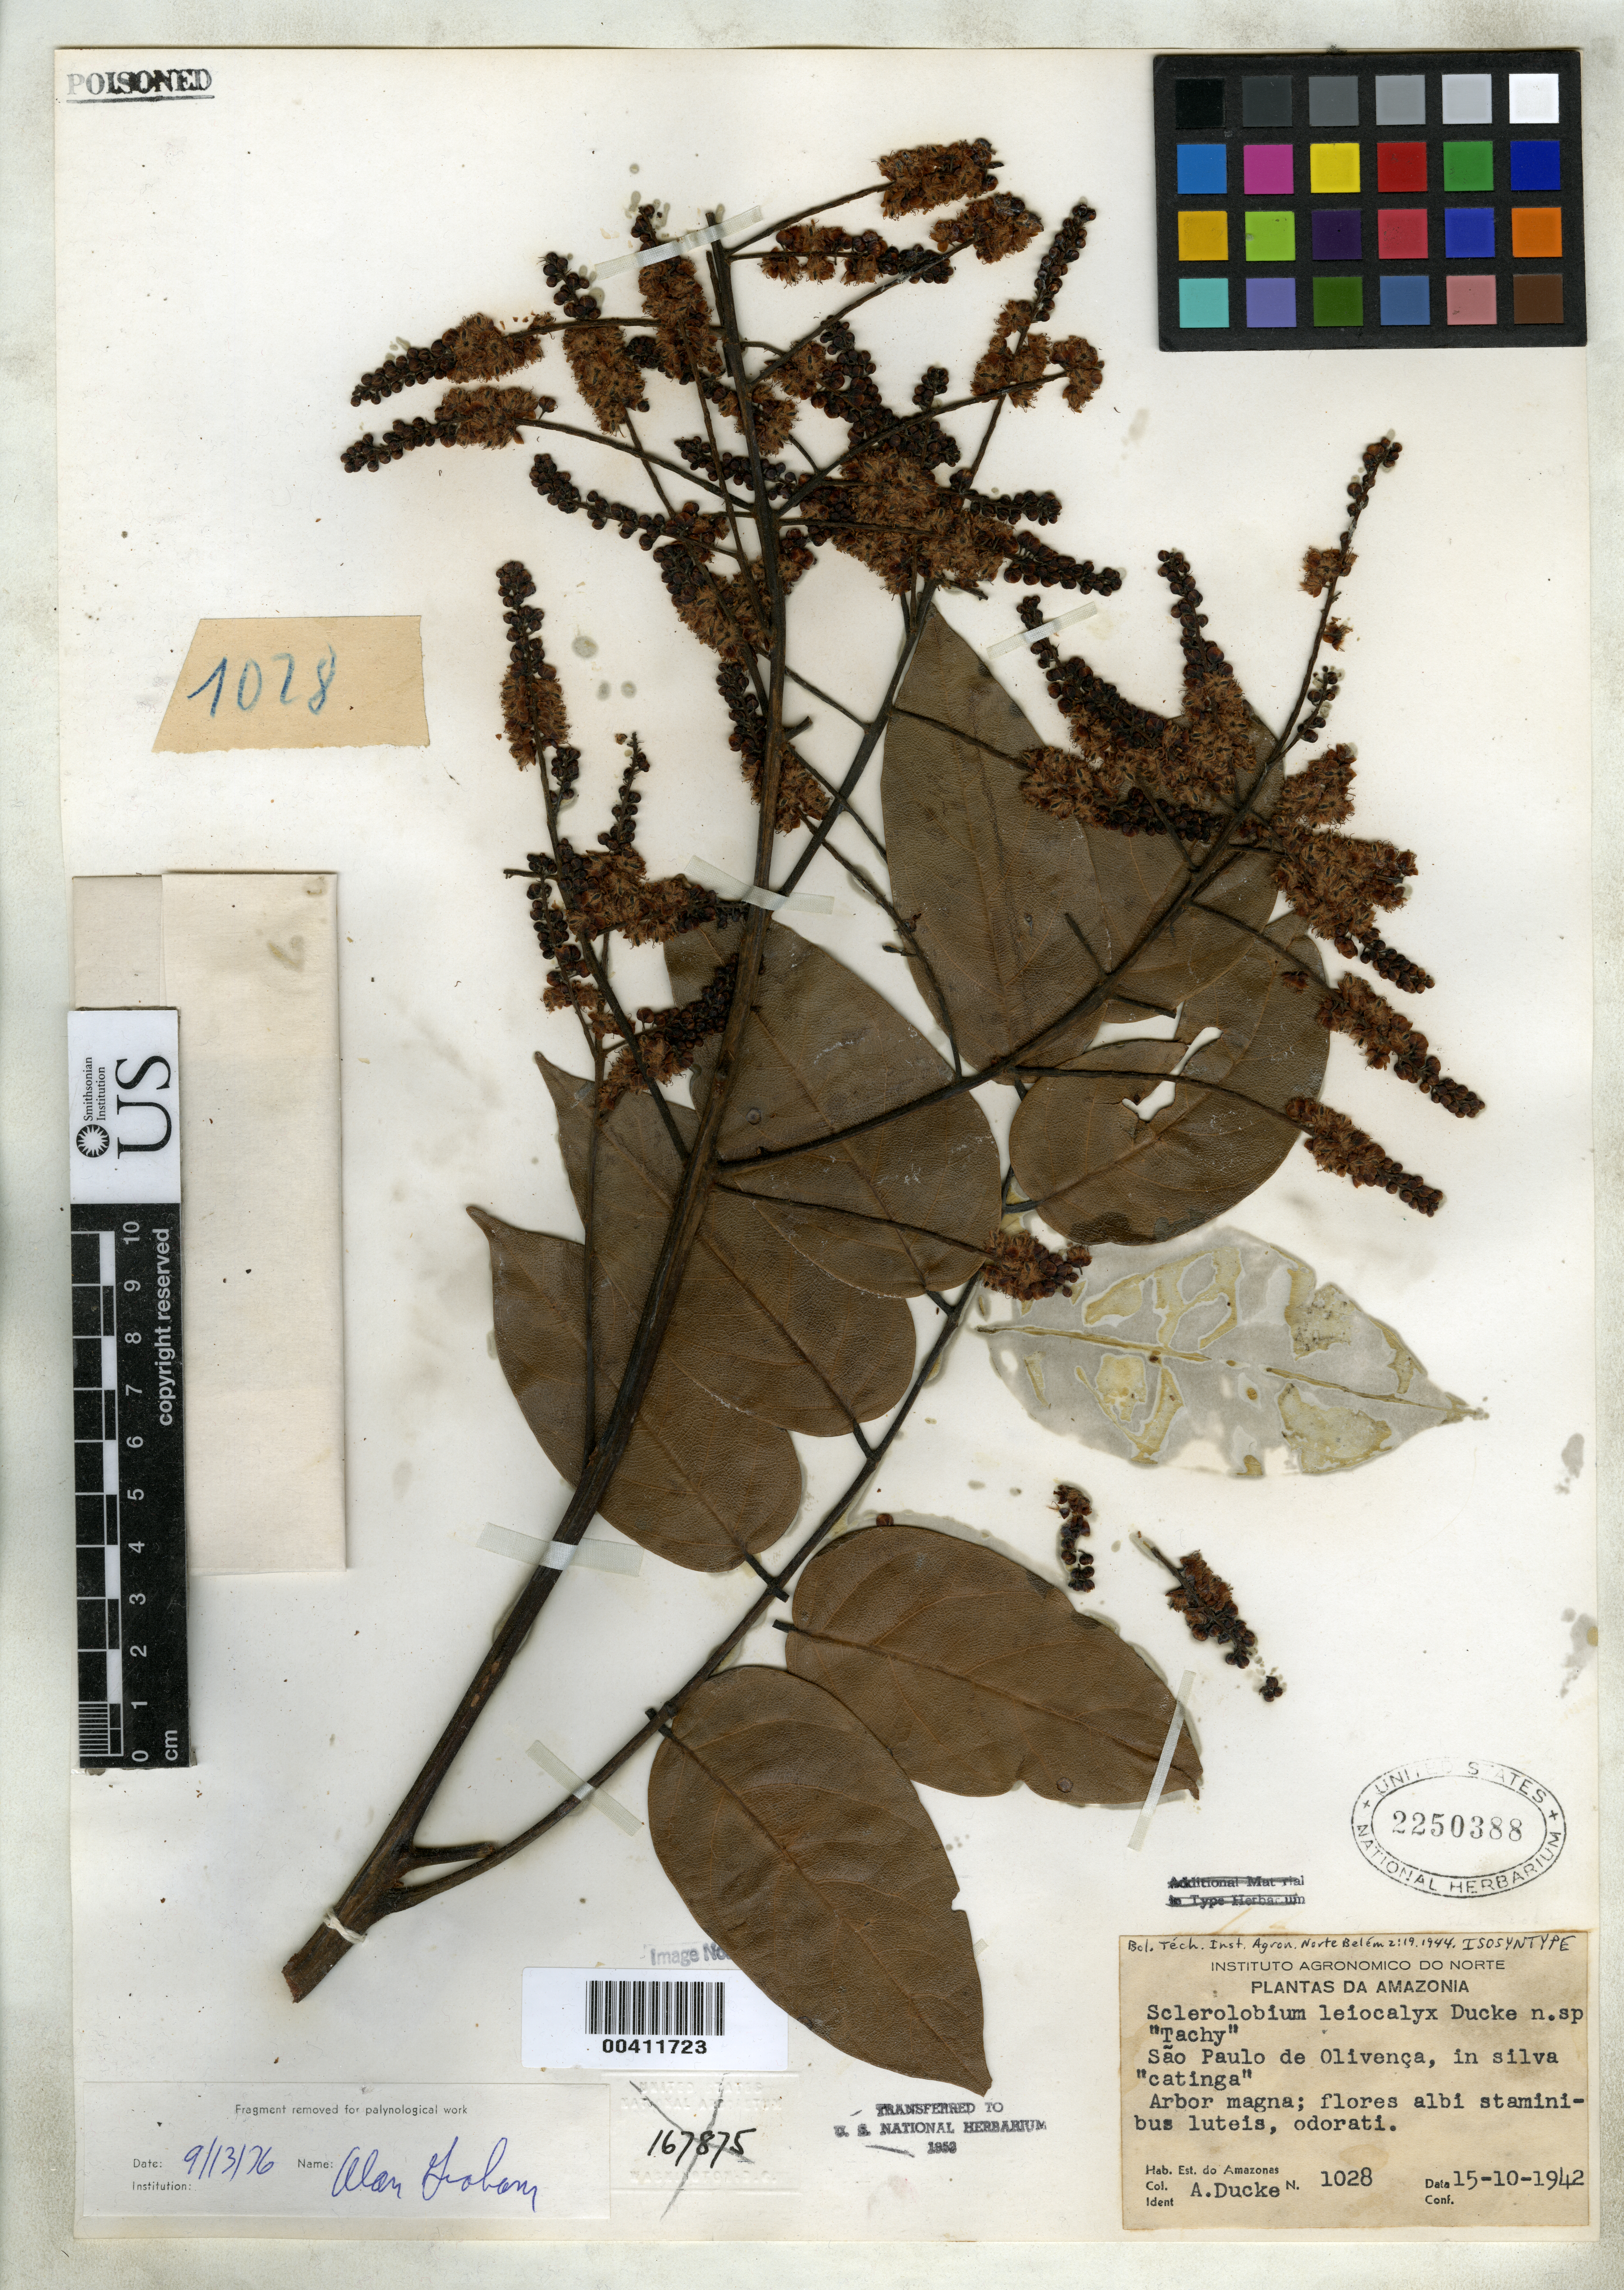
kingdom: Plantae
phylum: Tracheophyta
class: Magnoliopsida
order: Fabales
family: Fabaceae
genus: Sclerolobium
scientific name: Sclerolobium leiocalyx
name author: Ducke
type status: Isosyntype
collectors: A. Ducke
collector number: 1028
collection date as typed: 15 Oct 1942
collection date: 1942-10-15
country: Brazil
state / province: Amazonas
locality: São Paulo de Olivença.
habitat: In silva "catinga".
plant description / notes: Currently accepted name as cited by Gomes de la Silva & H.C. Lima (2007).; One of two collections cited in protologue. Gomes de la Silva & H.C. Lima (2007, Rodriguésia 58: 399) cite "Tipo" as Ducke 1028 with "holótipo RB".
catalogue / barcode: US 2250388